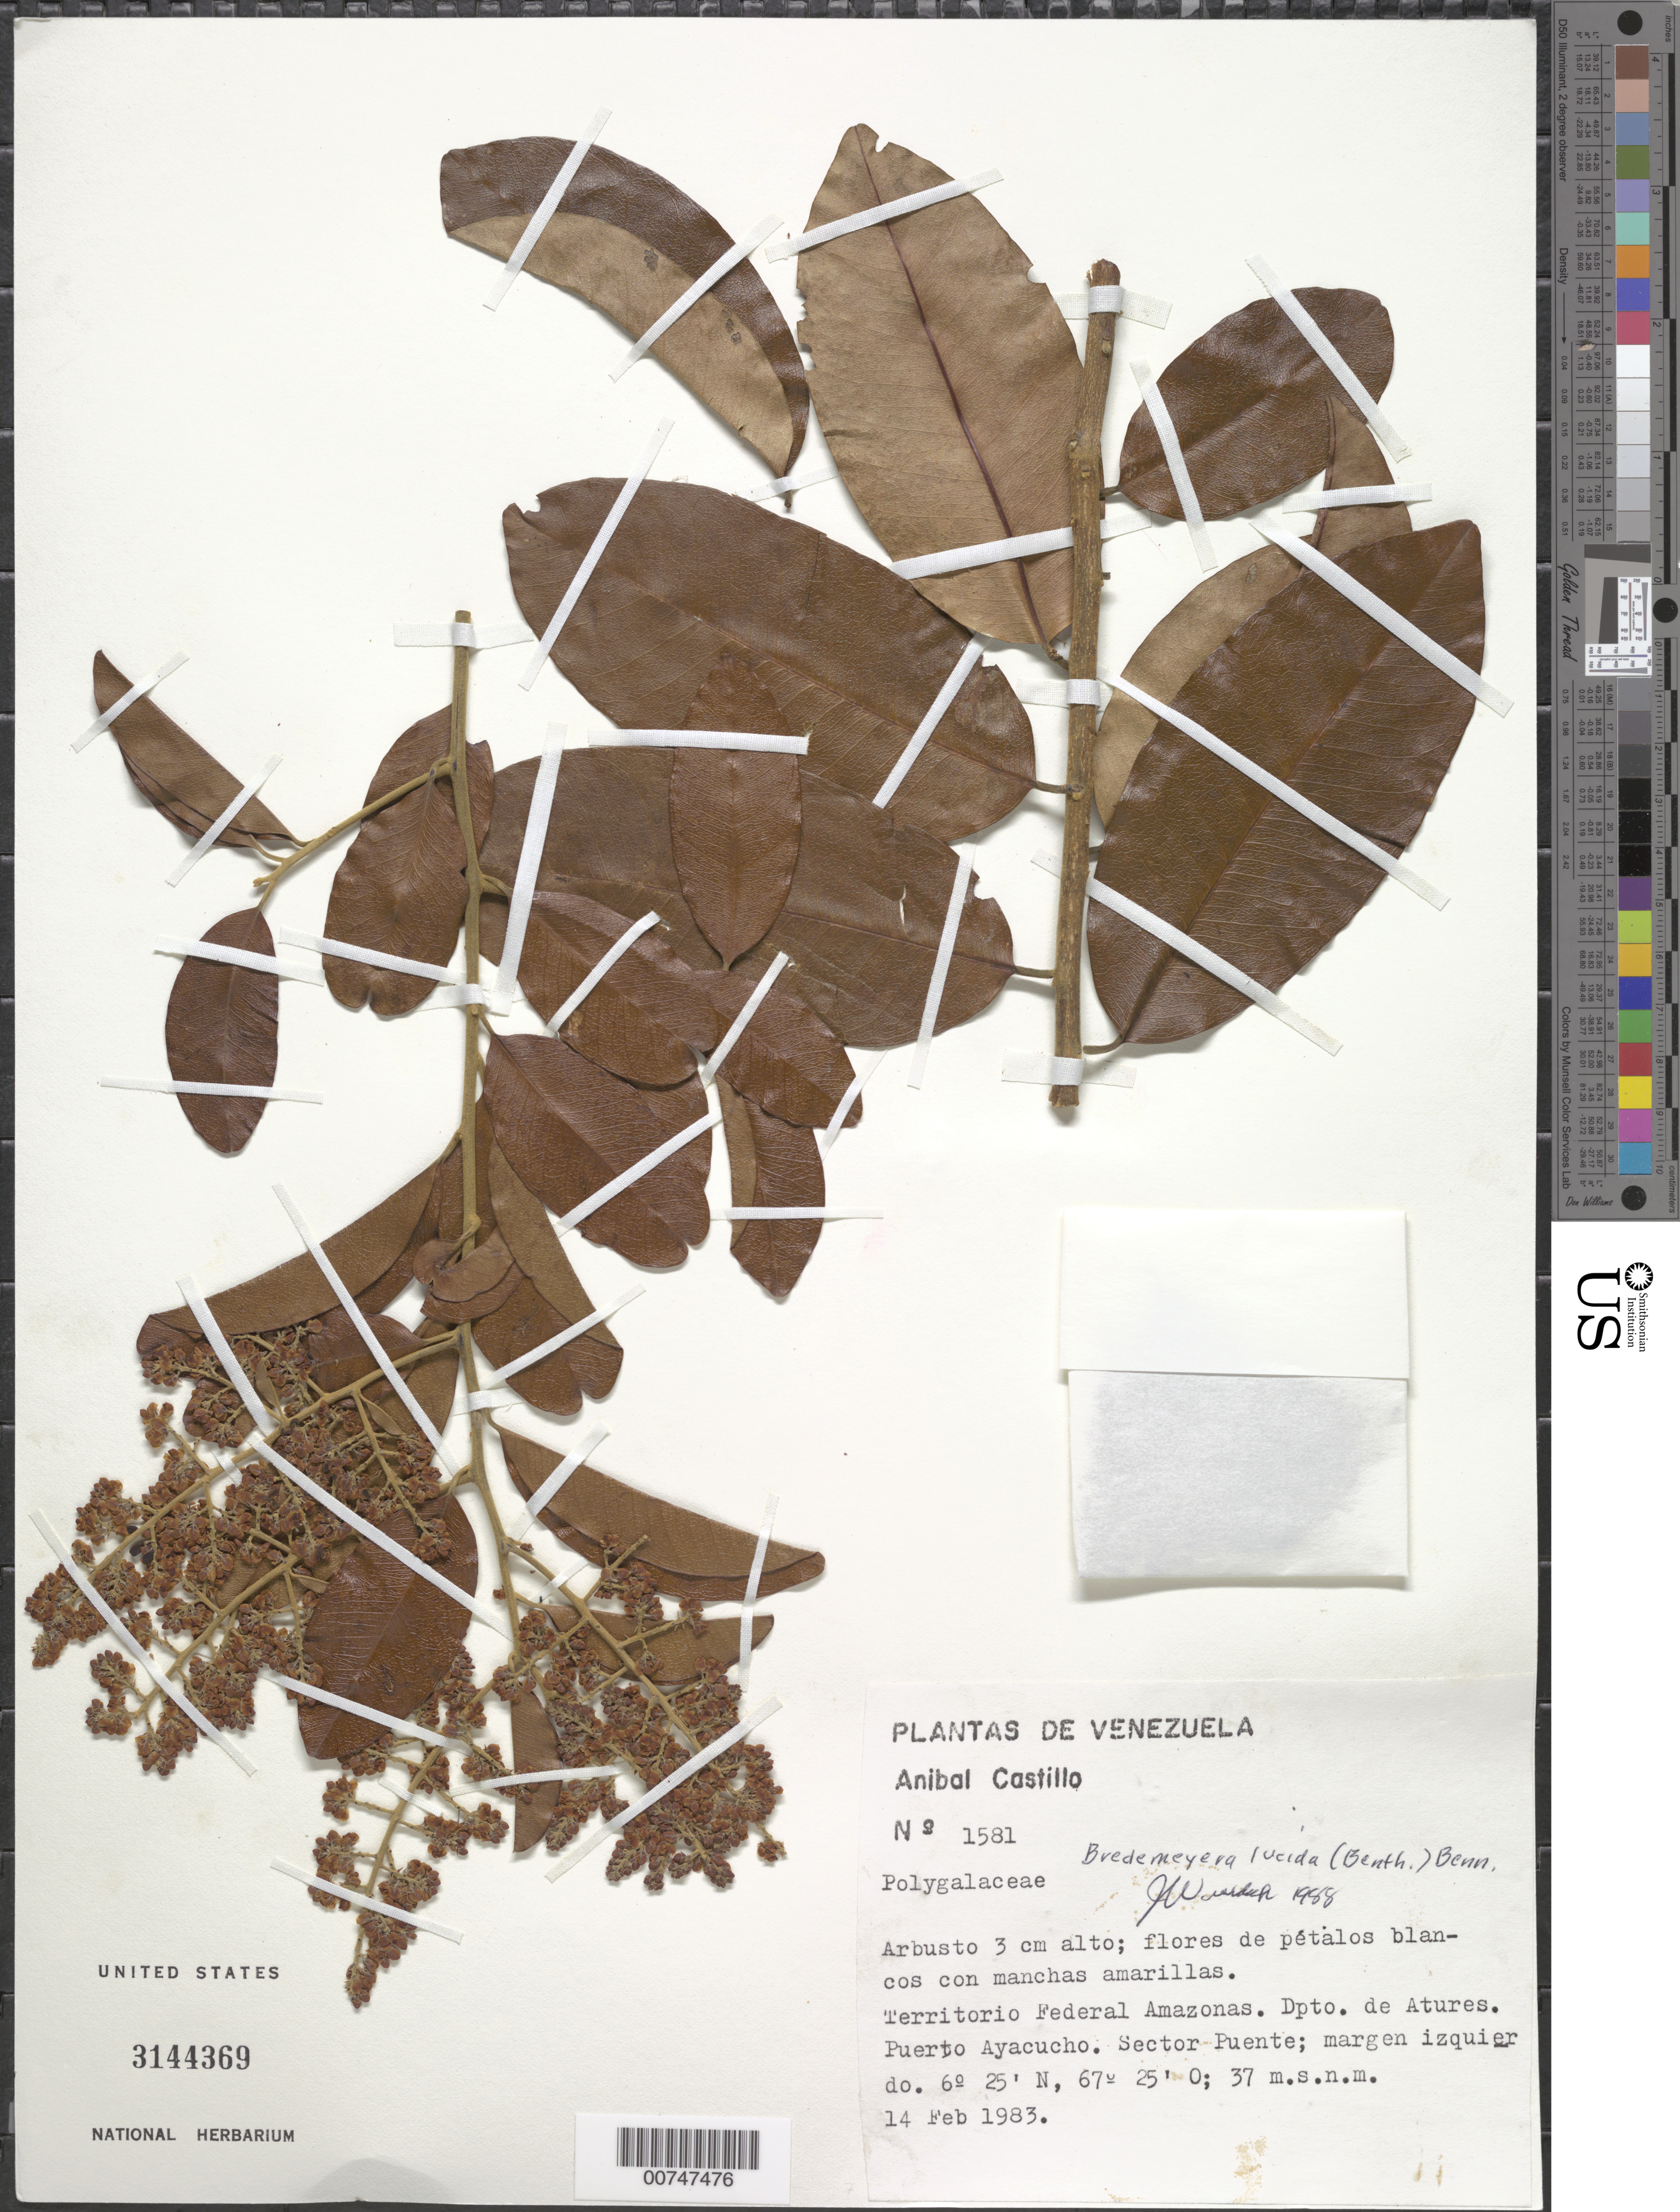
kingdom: Plantae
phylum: Tracheophyta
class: Magnoliopsida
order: Fabales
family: Polygalaceae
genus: Bredemeyera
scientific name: Bredemeyera lucida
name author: (Benth.) Klotzsch ex Hassk.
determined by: Wurdack, John J., (US), US (UNITED STATES)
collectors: A. Castillo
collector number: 1581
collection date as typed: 14-Feb-83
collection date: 1983-02-14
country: Venezuela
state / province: Amazonas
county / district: Atures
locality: Puerto Ayacucho, Río Cataniapo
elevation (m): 37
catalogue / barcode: US 3144369